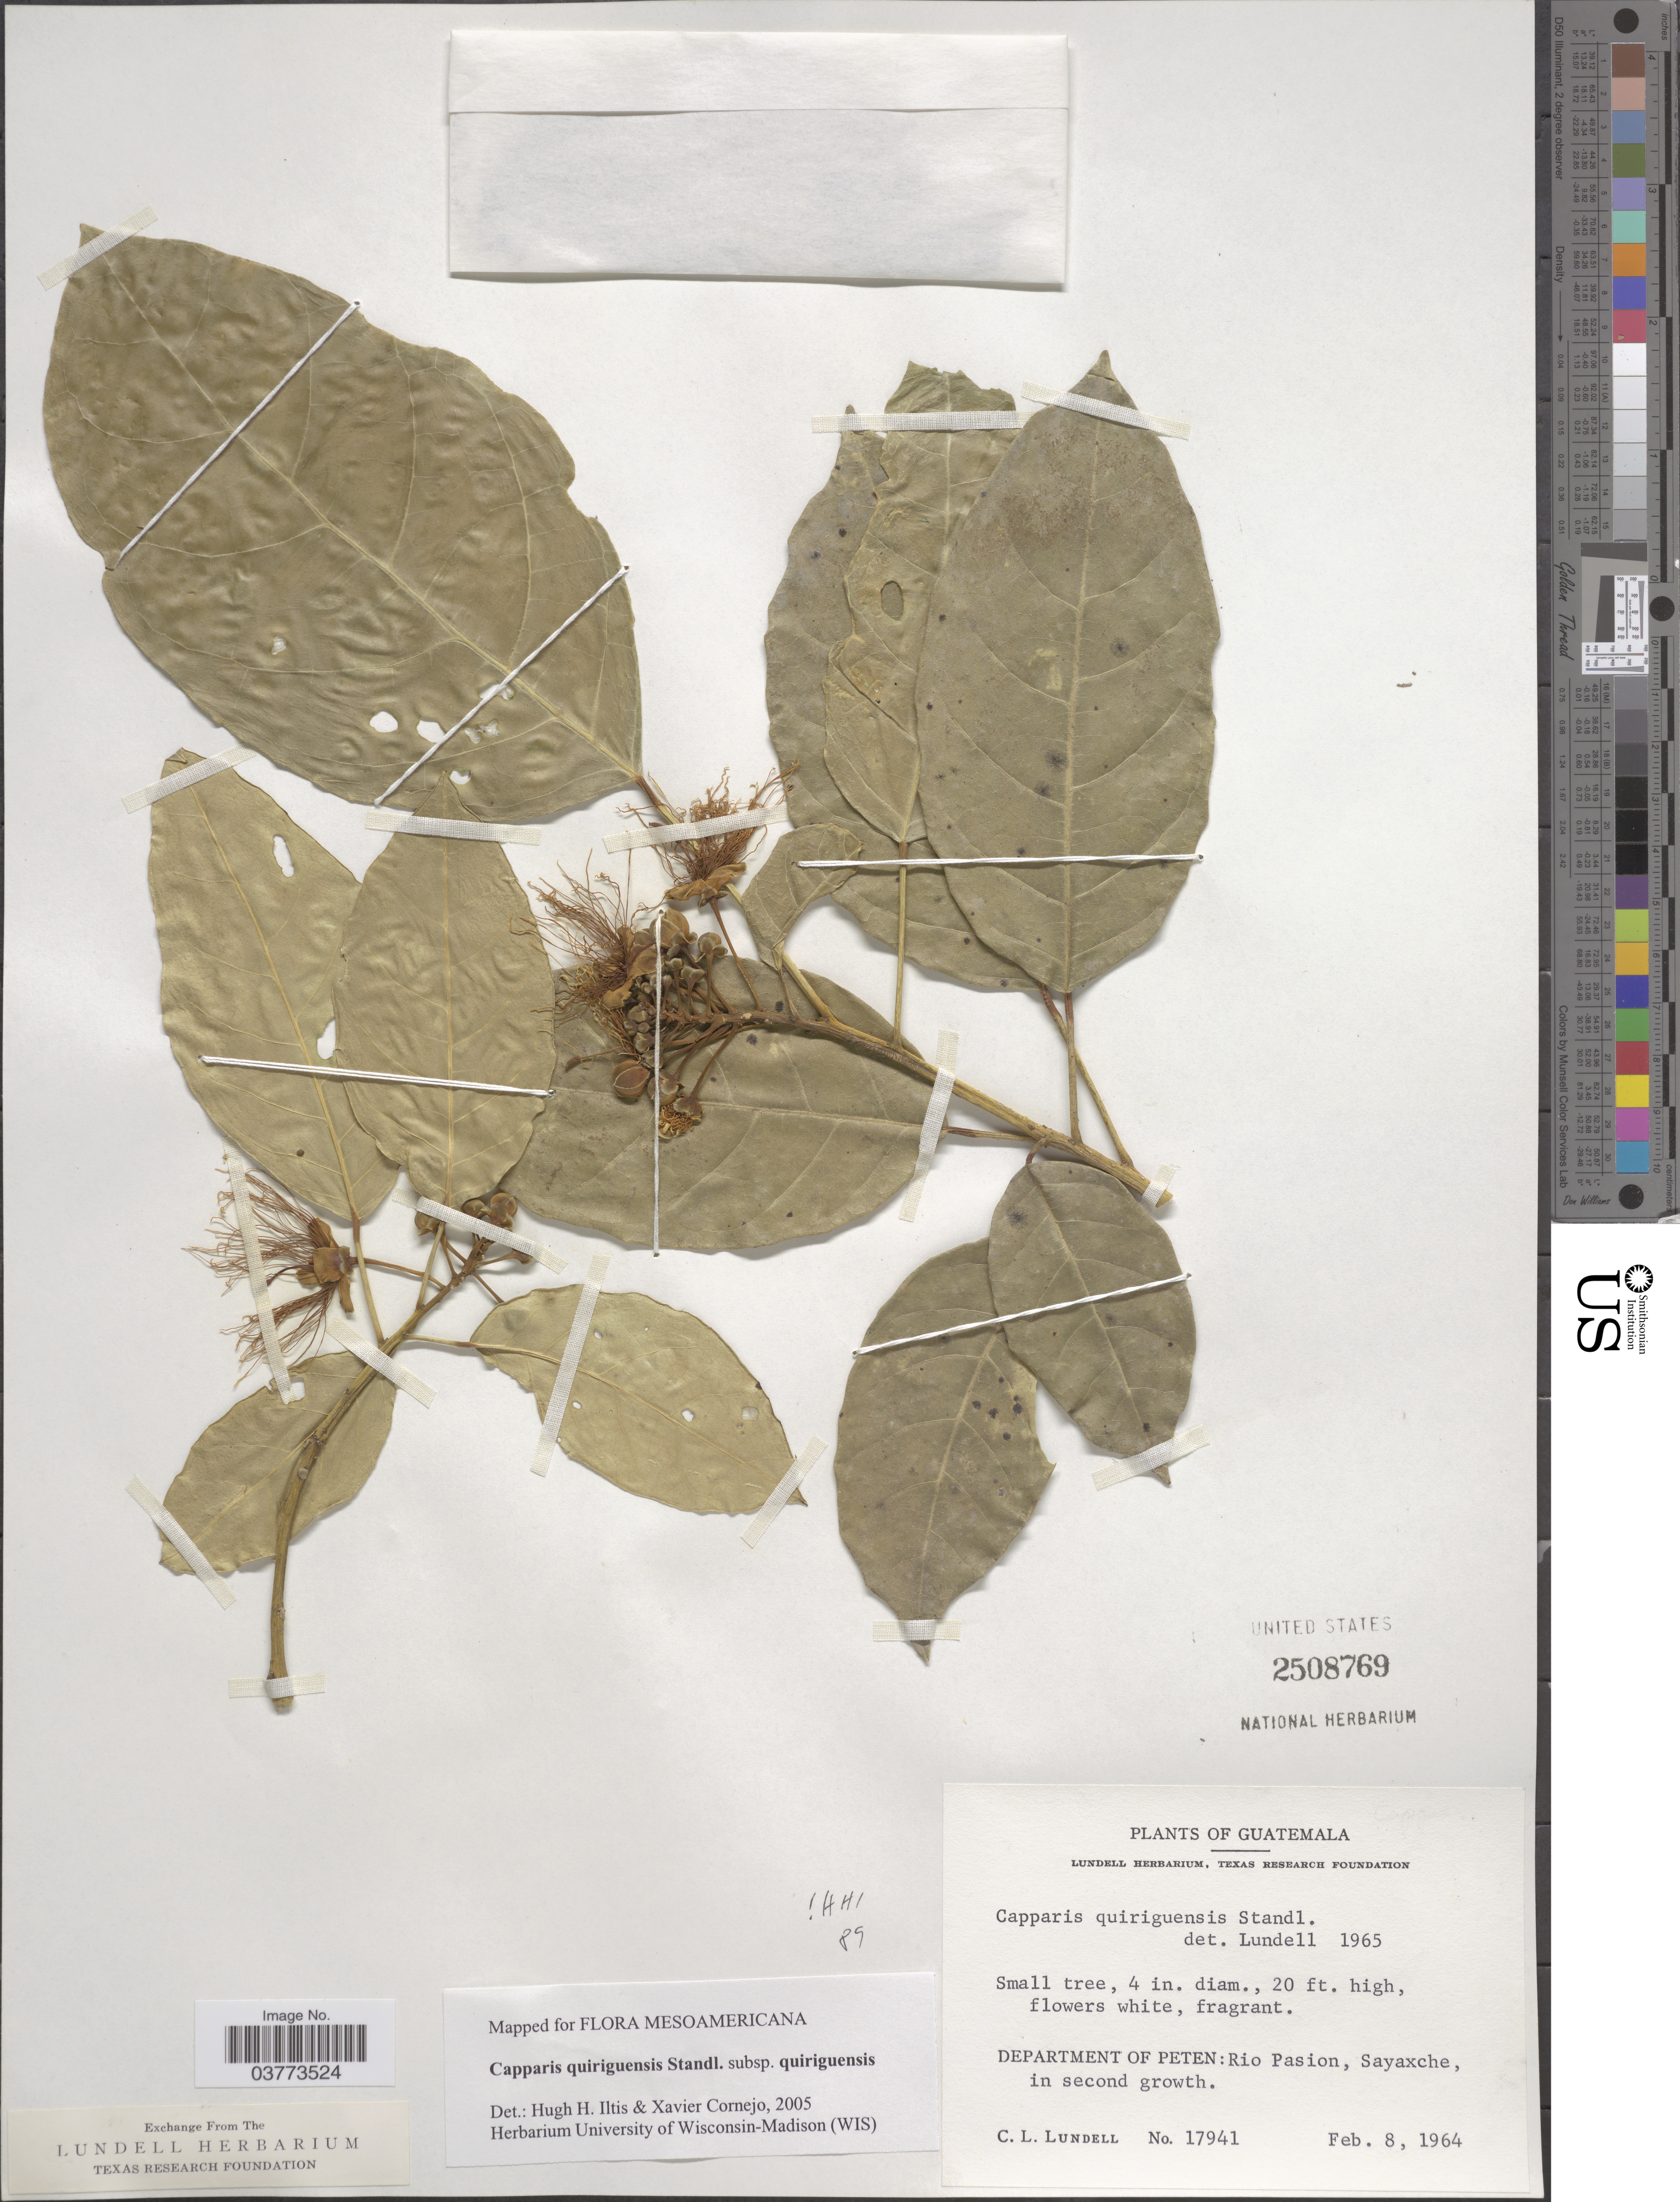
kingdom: Plantae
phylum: Tracheophyta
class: Magnoliopsida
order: Brassicales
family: Capparaceae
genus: Capparidastrum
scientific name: Capparidastrum quiriguense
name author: (Standl.) Iltis, H.H. & Cornejo, X.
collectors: C. L. Lundell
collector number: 17941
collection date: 1964-02-08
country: Guatemala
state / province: El Peten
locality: Department of Peten: Rio Pasion, Sayaxche, in second growth.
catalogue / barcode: US 2508769